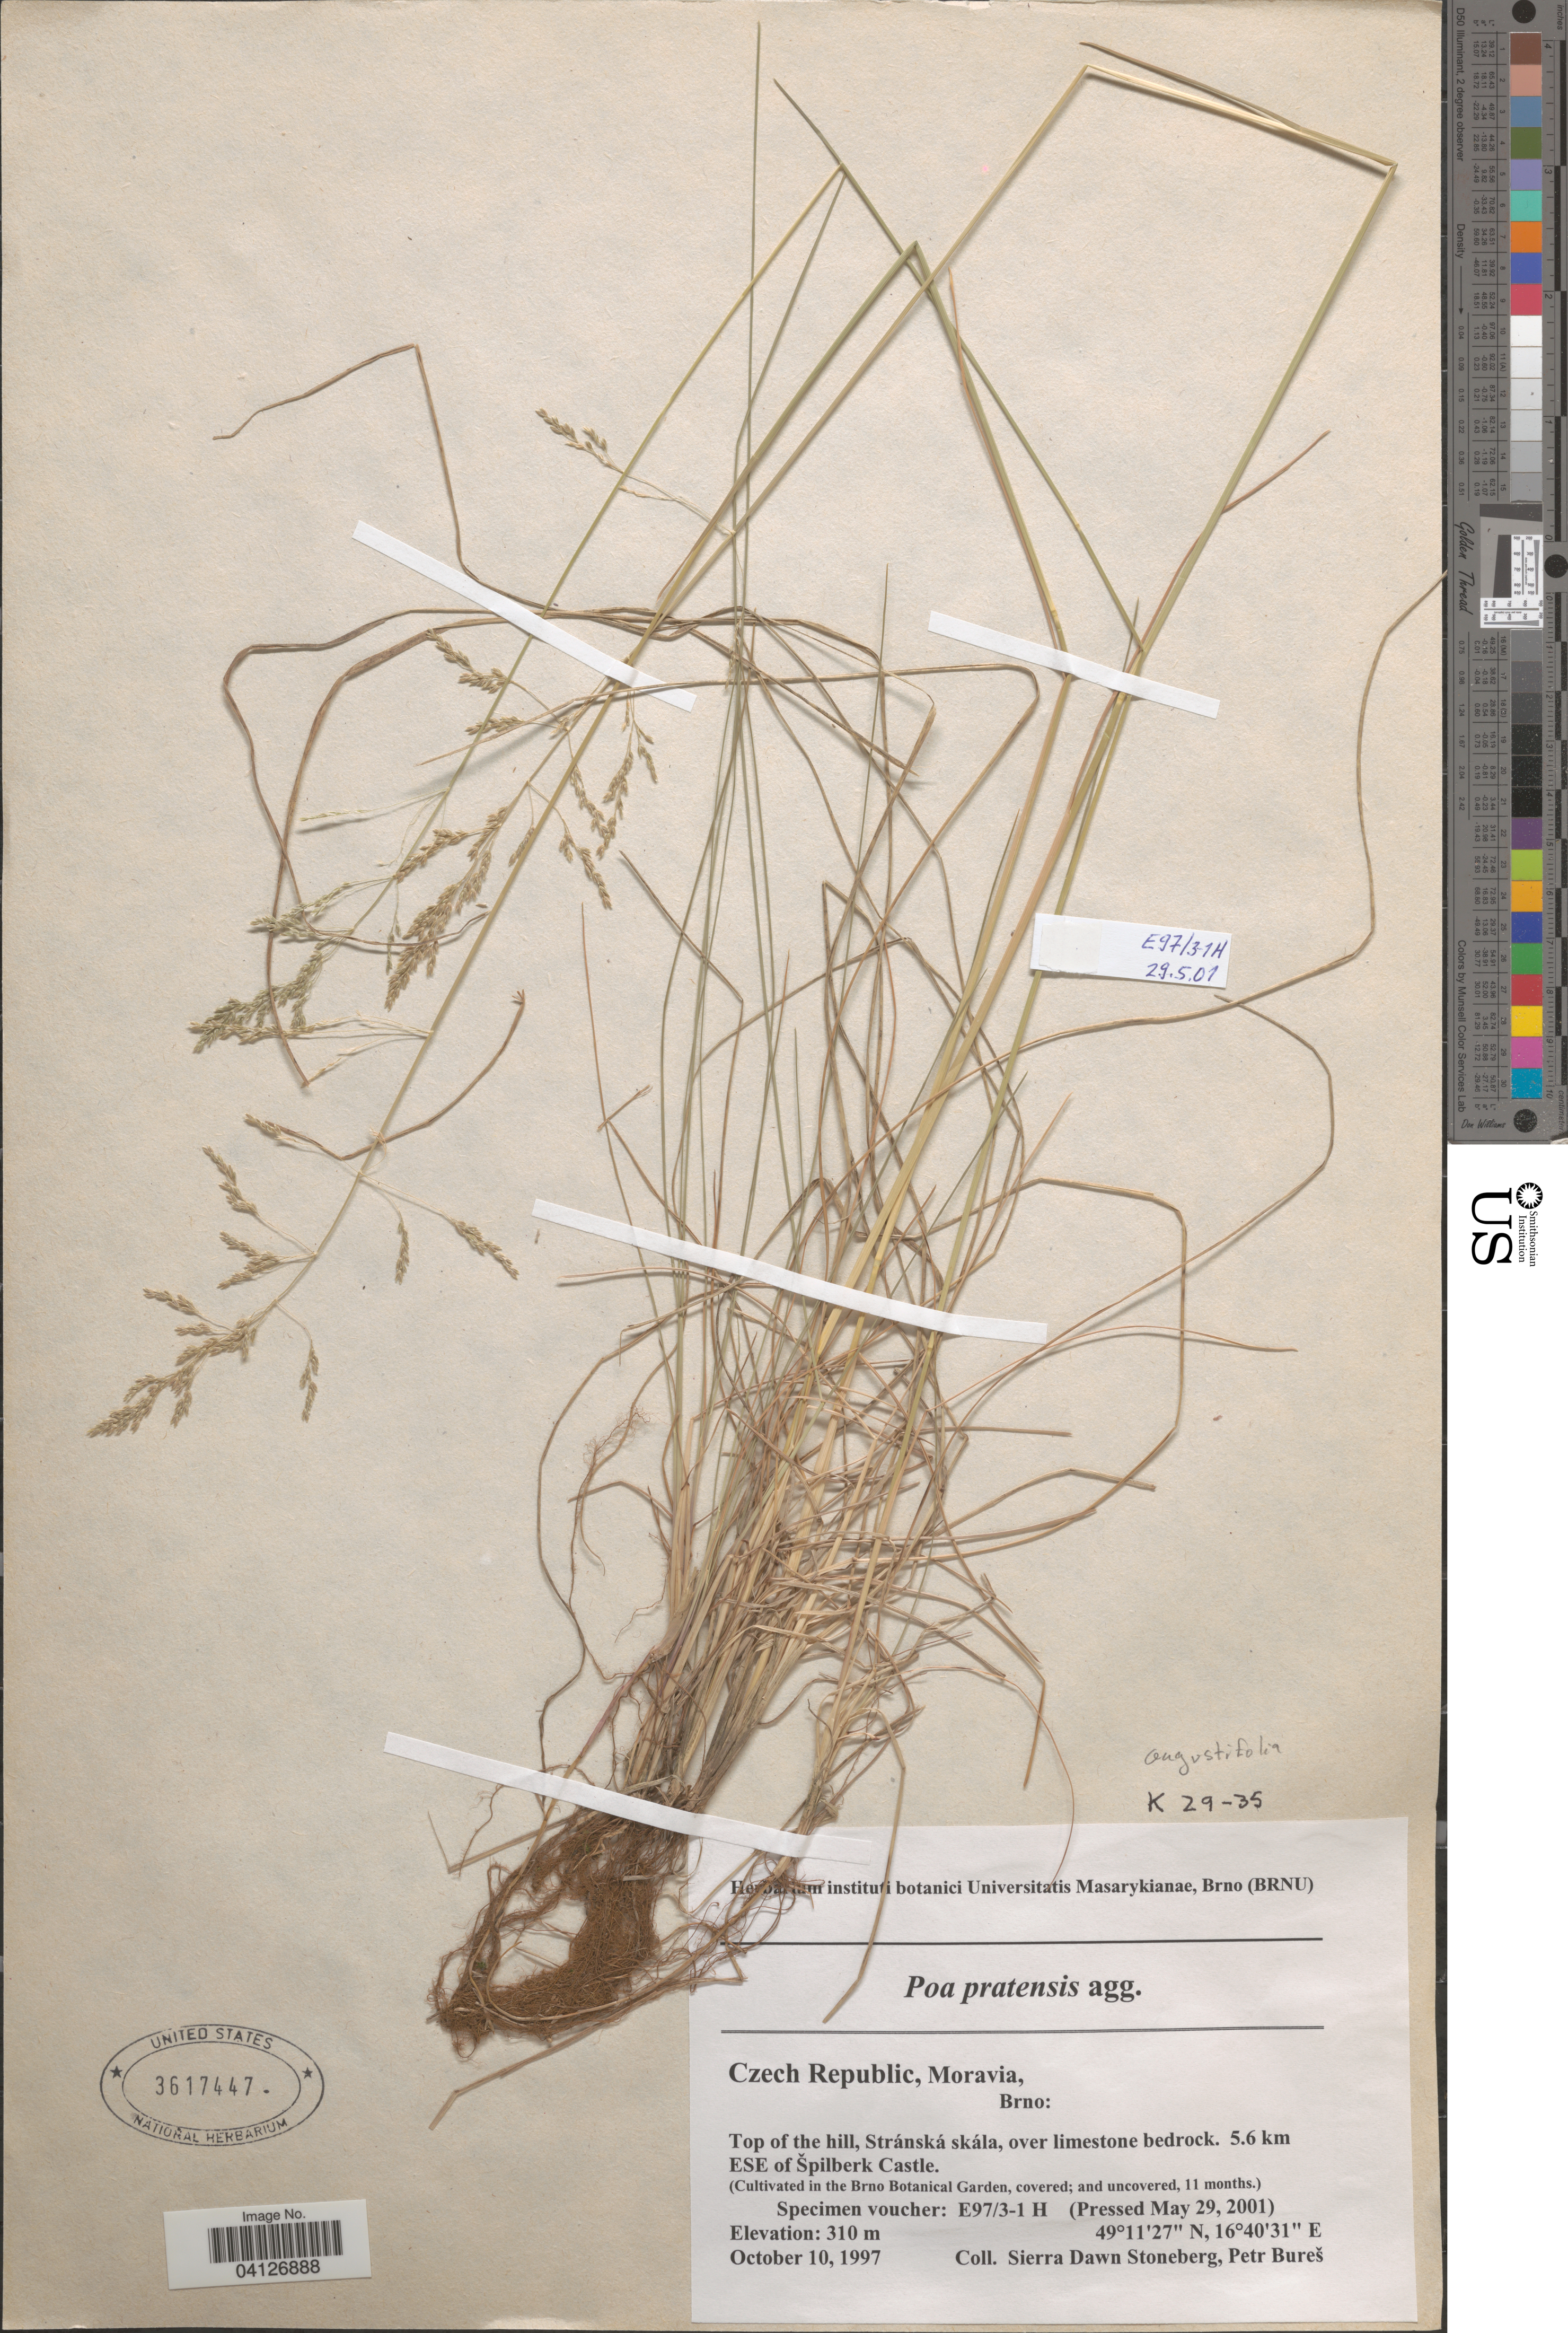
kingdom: Plantae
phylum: Tracheophyta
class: Liliopsida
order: Poales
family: Poaceae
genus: Poa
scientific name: Poa pratensis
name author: L.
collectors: Ex herb. instituti botanici Universitatis Masarykianae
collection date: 2001-05-29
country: Czechia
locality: In the Brno Botanical Garden, covered; and uncovered, 11 months.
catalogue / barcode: US 3617447